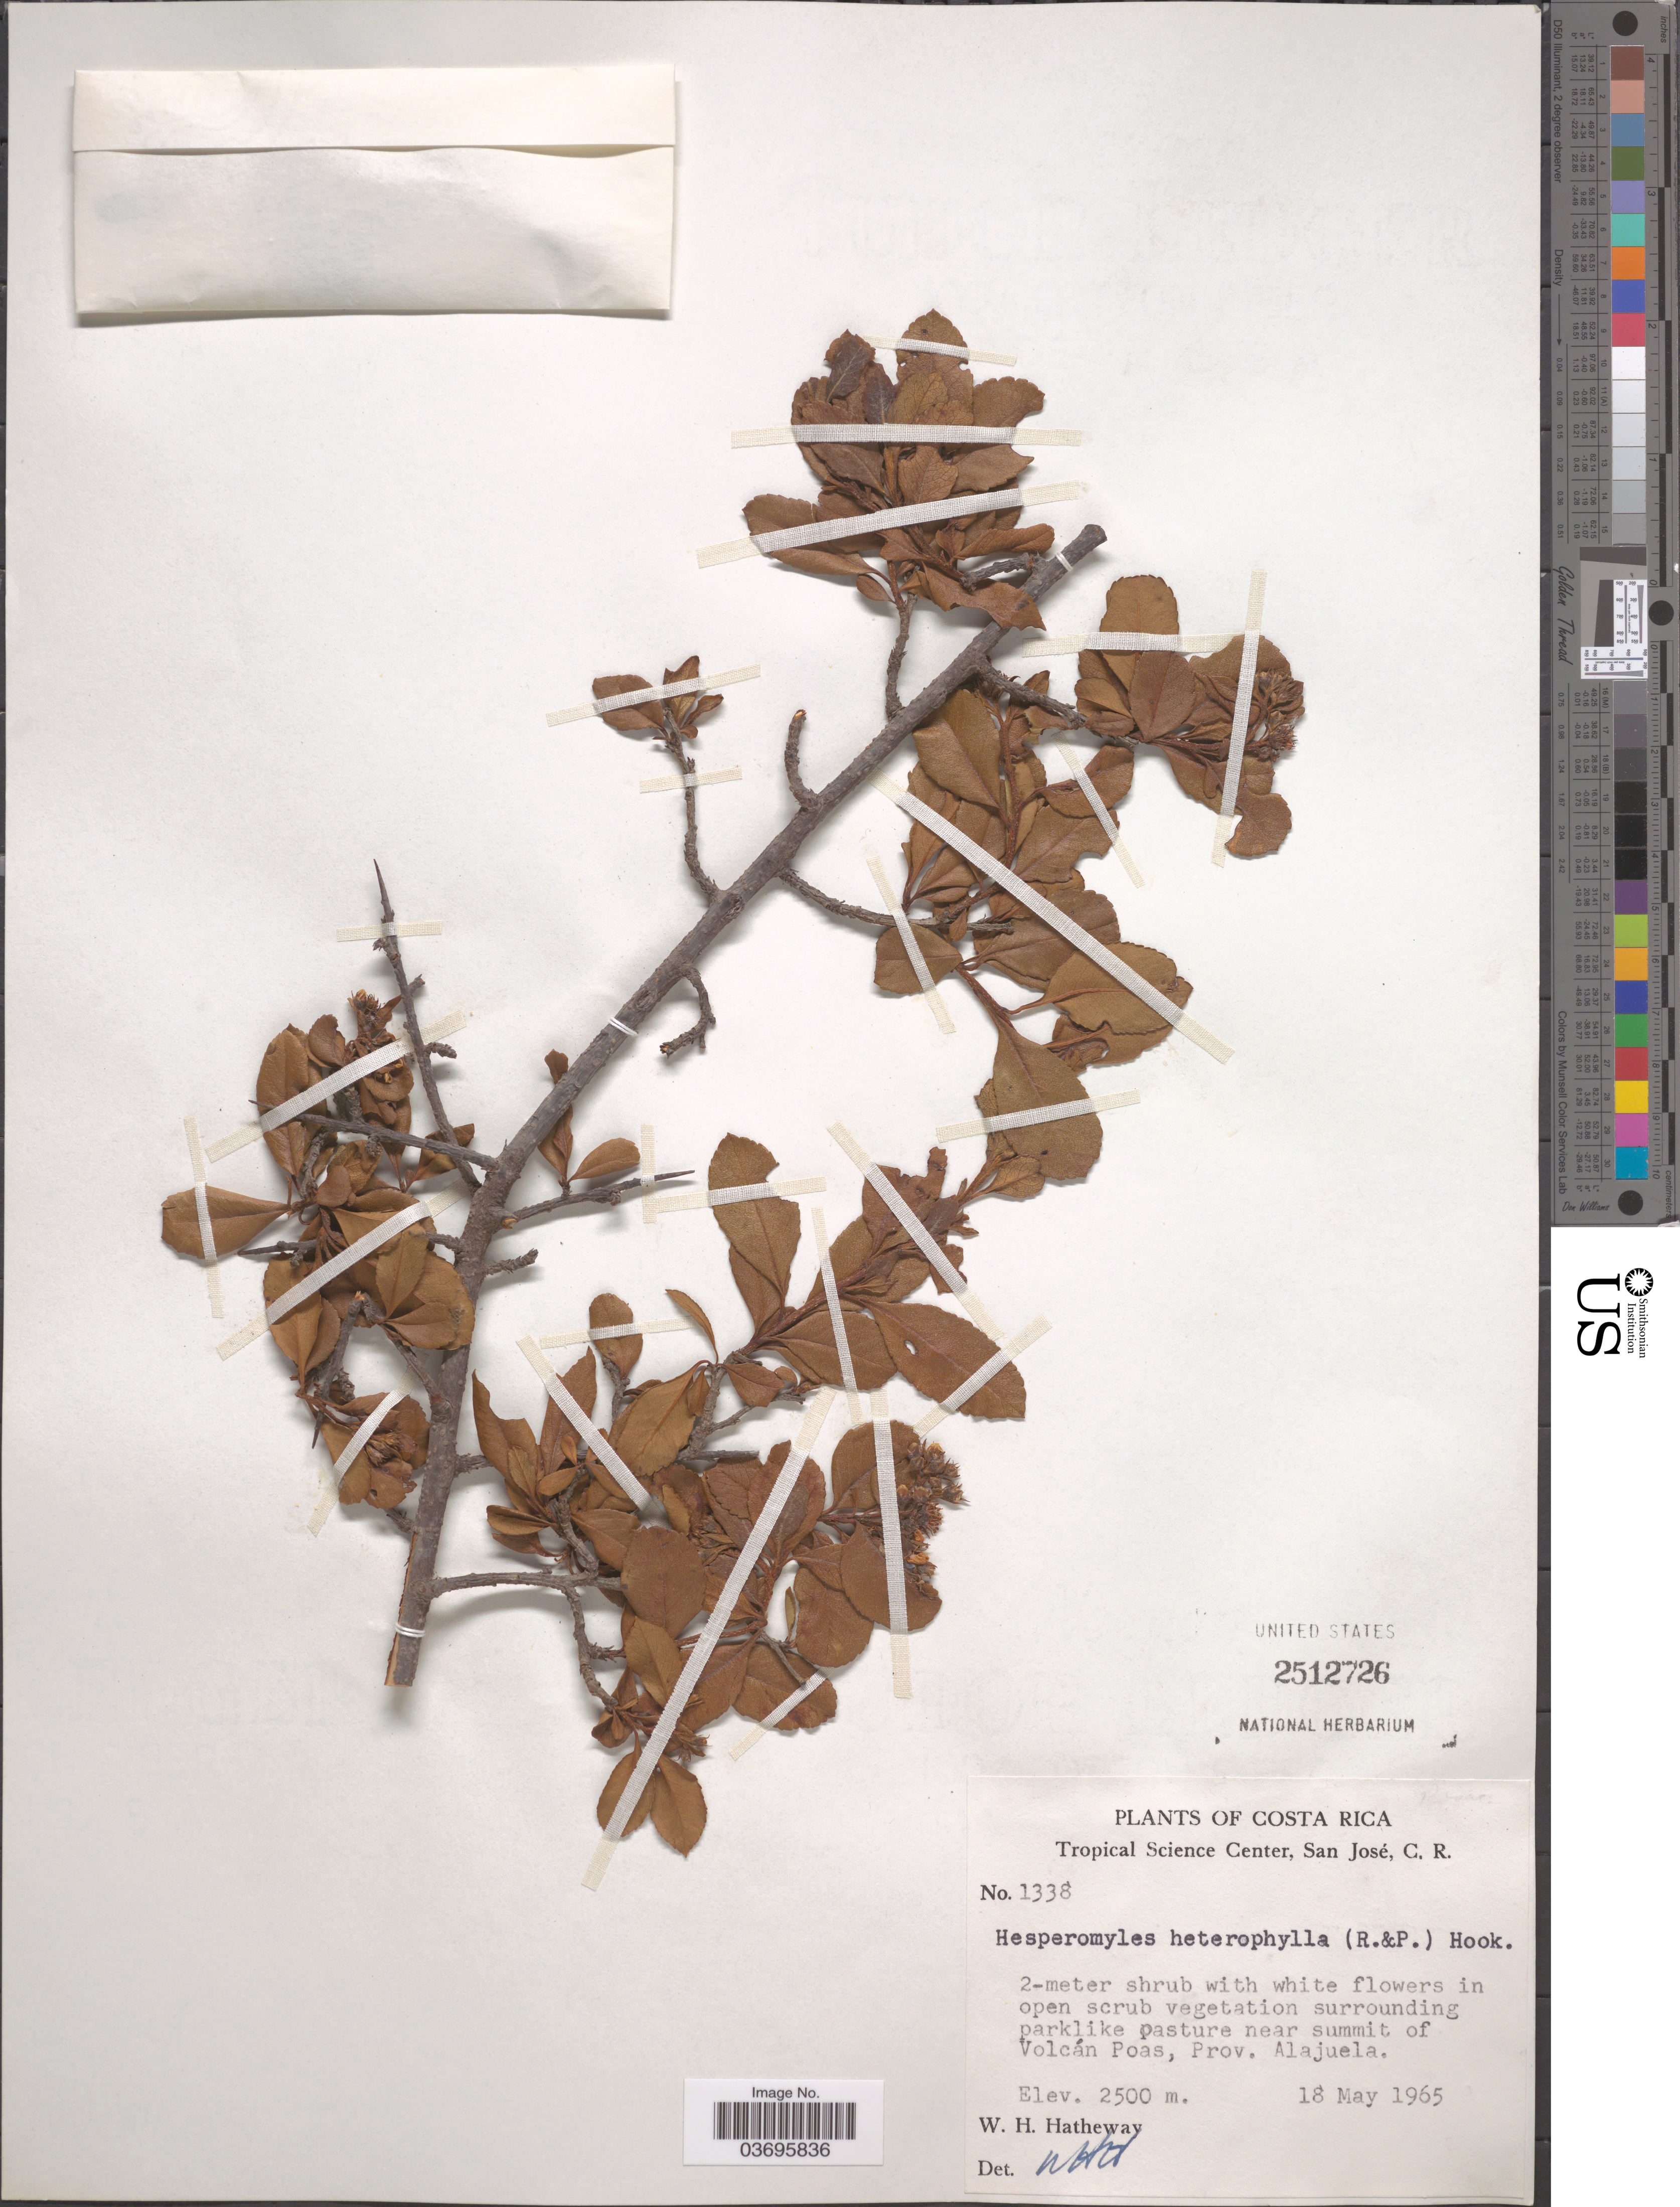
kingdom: Plantae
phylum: Tracheophyta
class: Magnoliopsida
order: Rosales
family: Rosaceae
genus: Hesperomeles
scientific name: Hesperomeles heterophylla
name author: (Ruiz & Pav.) Hook.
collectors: W. H. Hatheway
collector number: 1338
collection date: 1965-05-18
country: Costa Rica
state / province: Alajuela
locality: Near summit of Volcán Poas.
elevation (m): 2500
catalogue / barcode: US 2512726